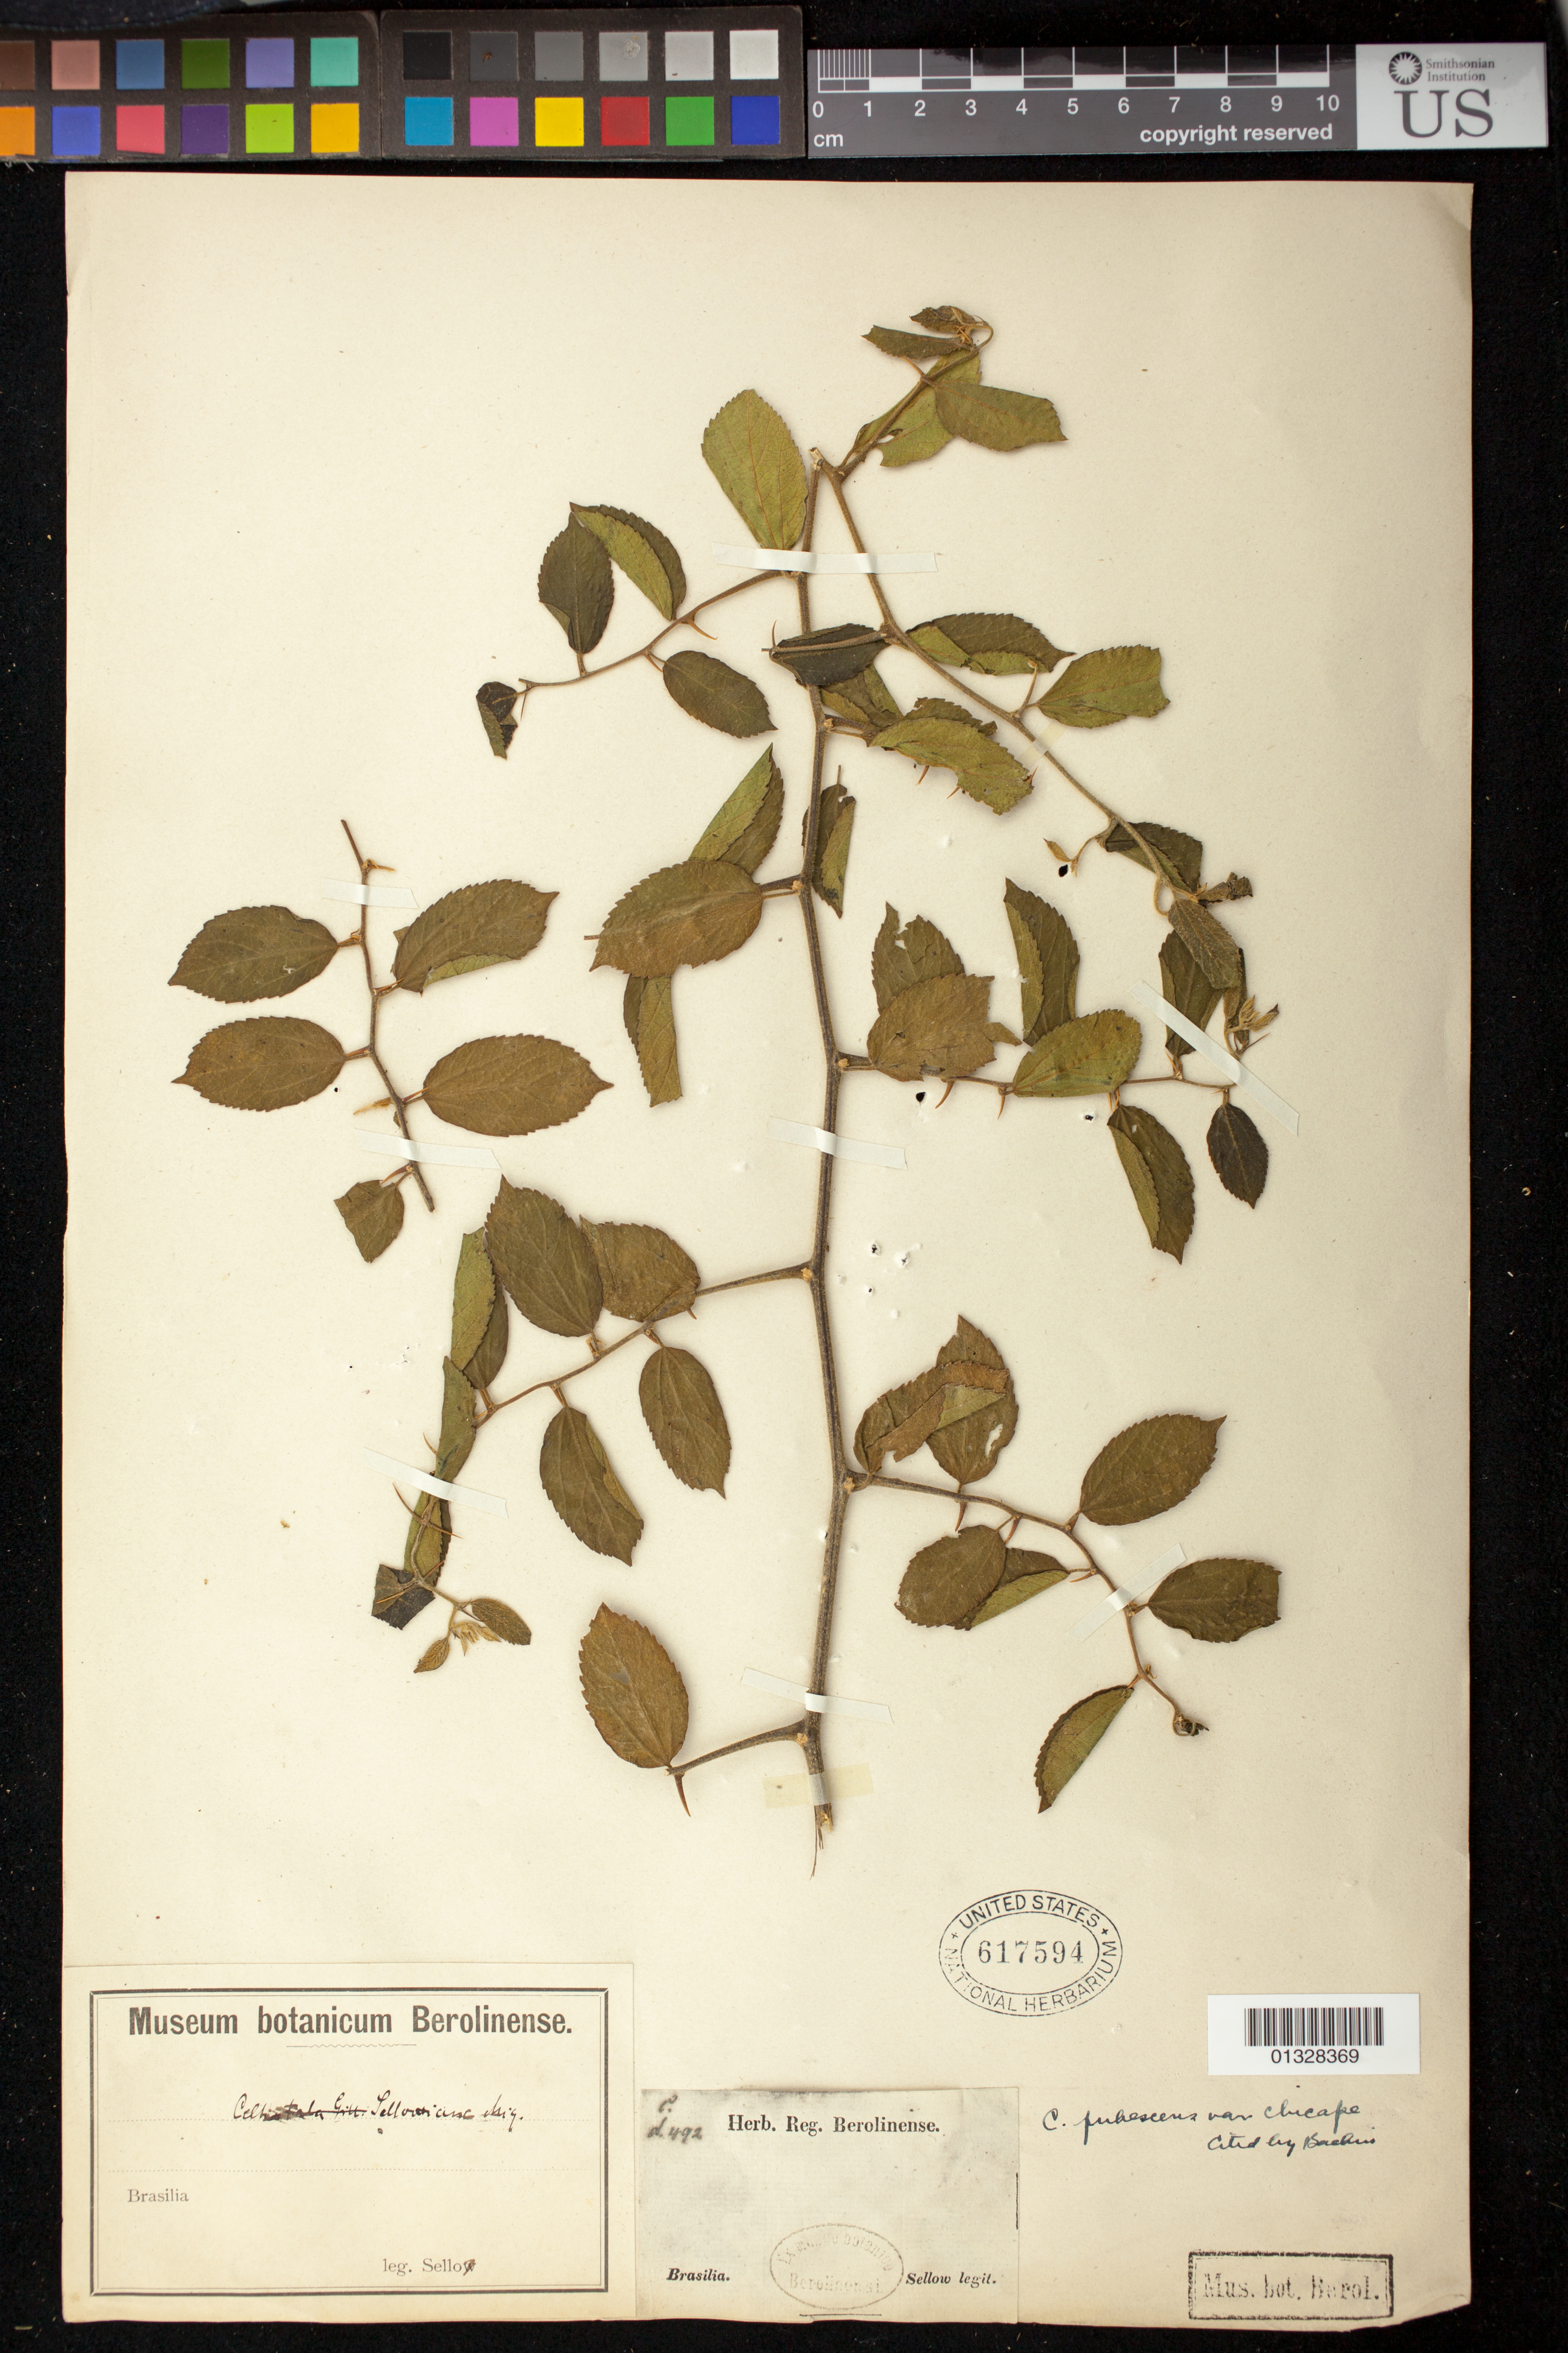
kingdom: Plantae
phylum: Tracheophyta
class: Magnoliopsida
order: Rosales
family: Cannabaceae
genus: Celtis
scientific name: Celtis chichape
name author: (Wedd.) Miq.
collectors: F. Sellow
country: Brazil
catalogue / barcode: US 617594